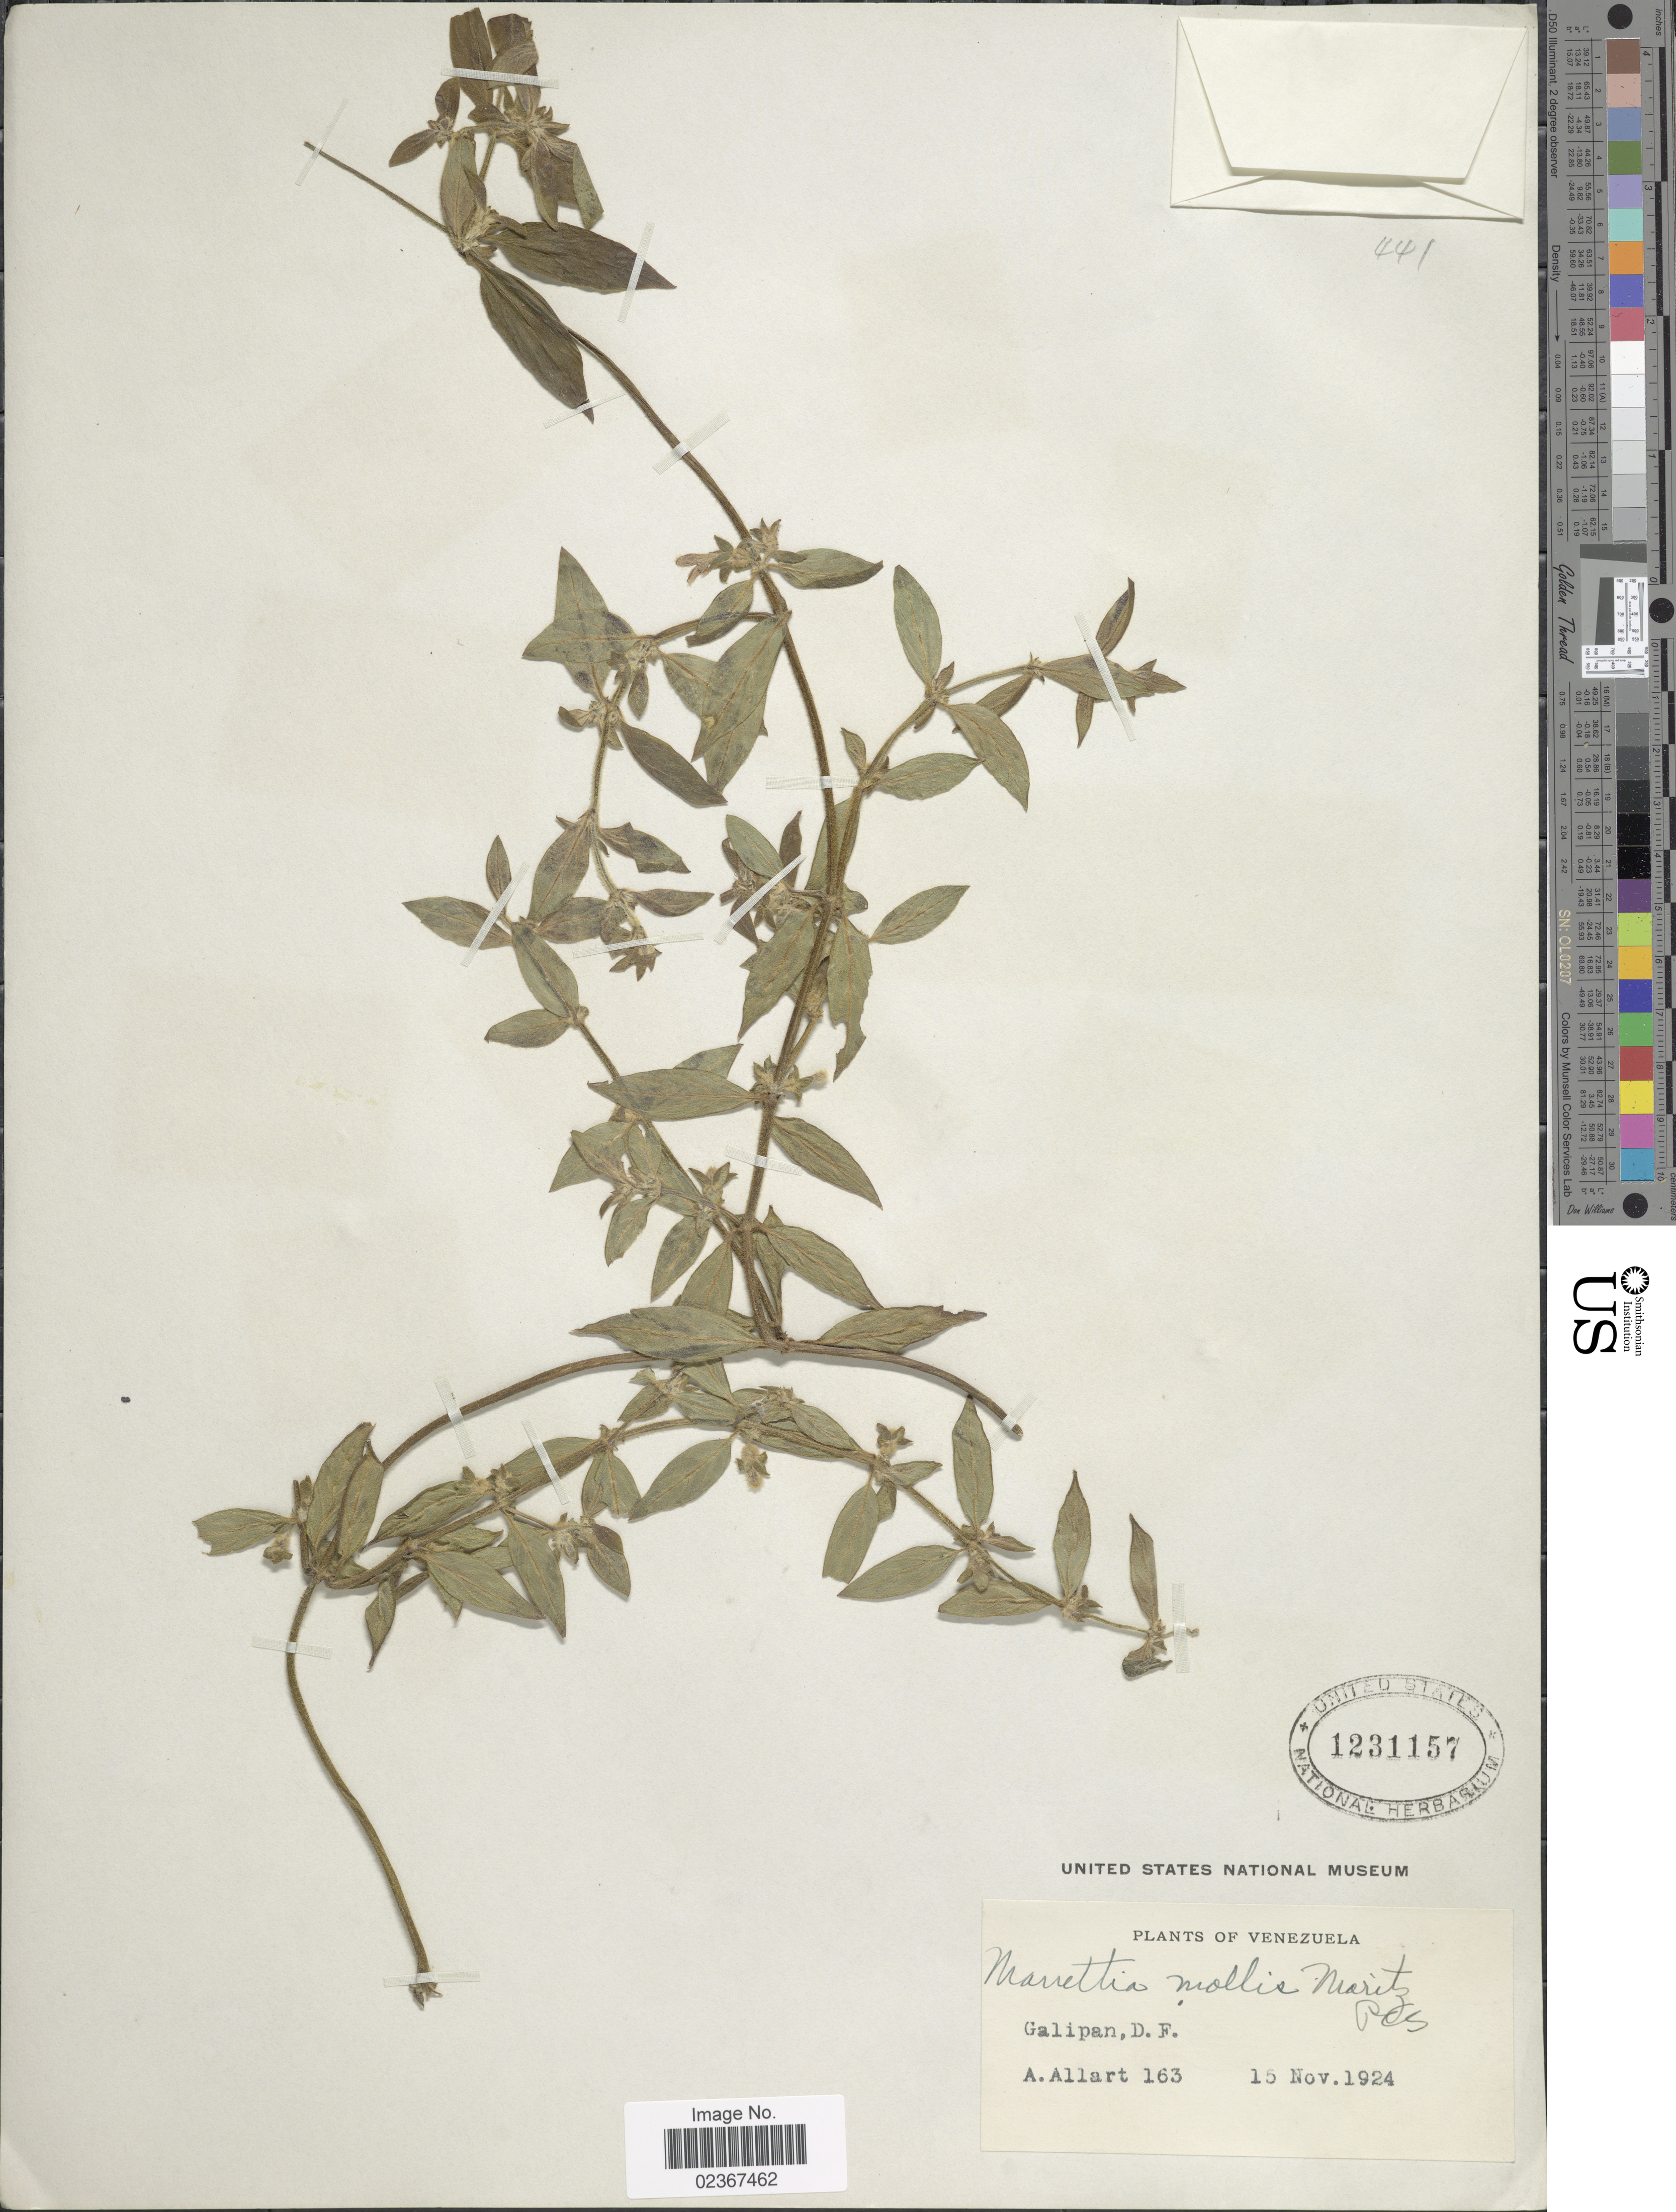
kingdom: Plantae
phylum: Tracheophyta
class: Magnoliopsida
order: Gentianales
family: Rubiaceae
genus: Manettia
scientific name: Manettia mollis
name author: Moritz ex Wernham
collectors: A. Allart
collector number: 163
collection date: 1924-11-15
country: Venezuela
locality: Galipan, D. F.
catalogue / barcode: US 1231157